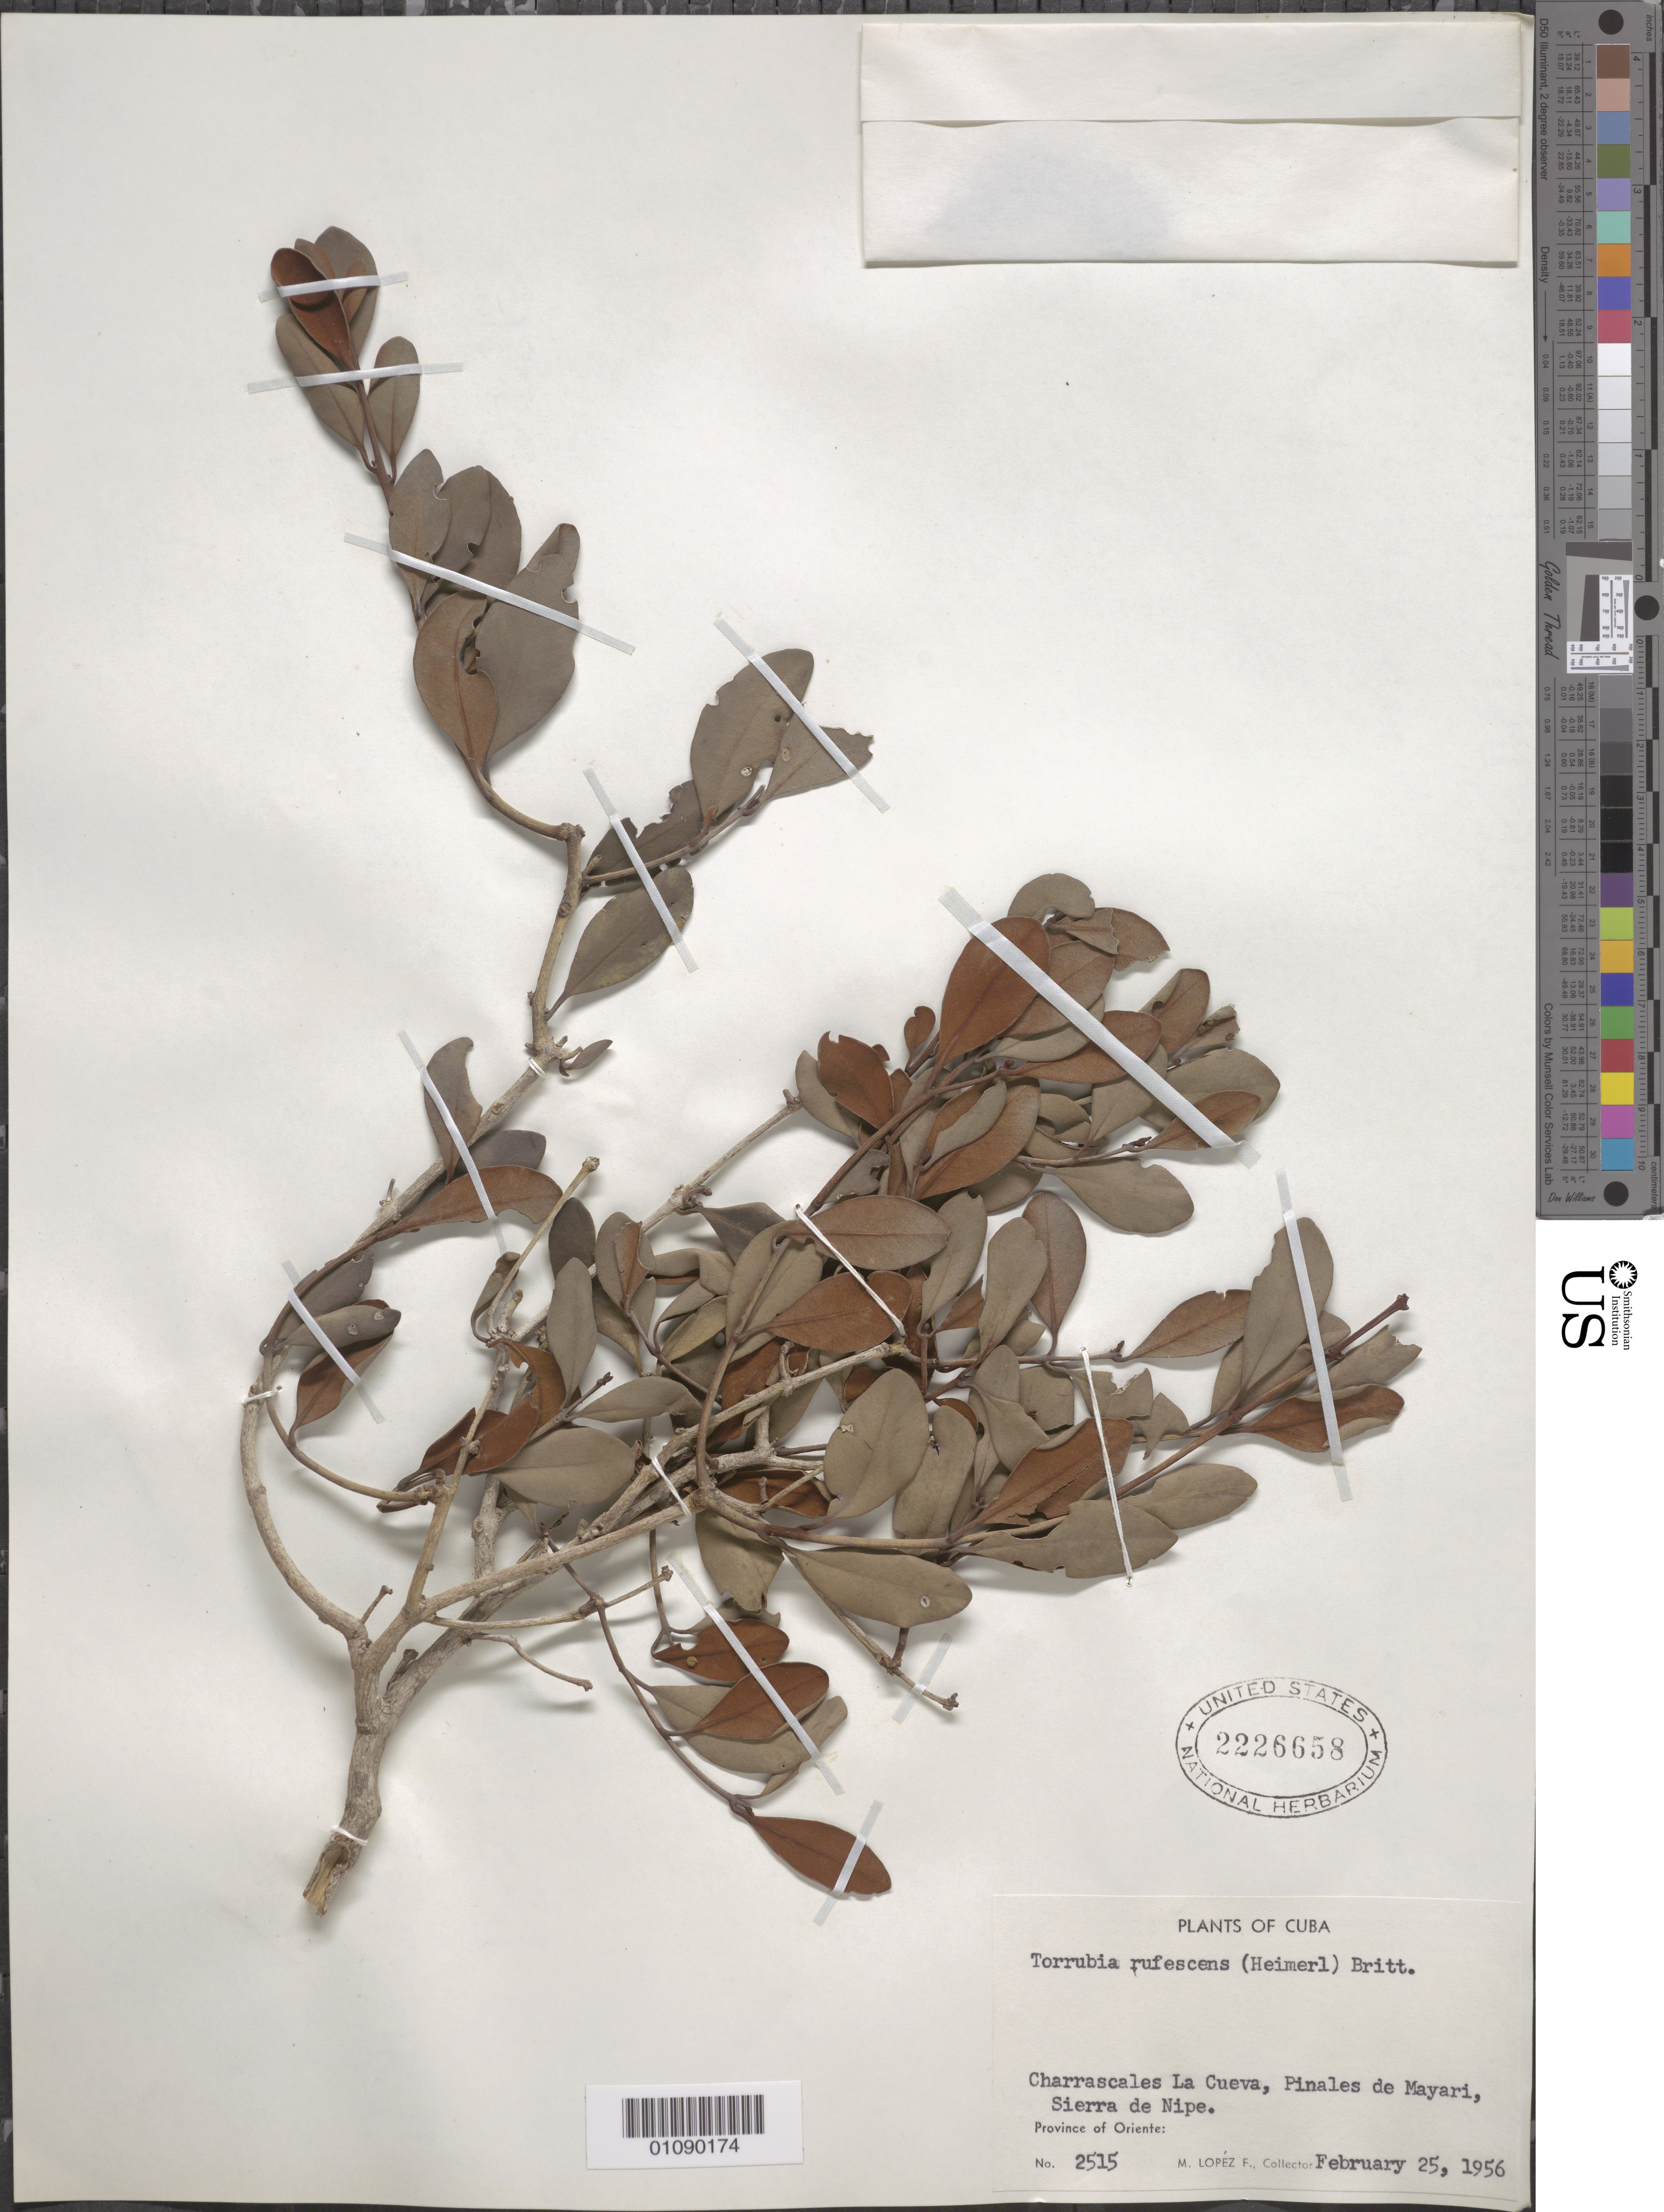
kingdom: Plantae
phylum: Tracheophyta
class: Magnoliopsida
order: Caryophyllales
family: Nyctaginaceae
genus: Guapira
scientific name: Guapira ophiticola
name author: Borhidi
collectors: M. López Figueiras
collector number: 2515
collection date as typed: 25 Feb 1956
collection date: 1956-02-25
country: Cuba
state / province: Holguín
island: Cuba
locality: Oreinte: Sierra de Nipe, Pinales de Mayari, Charrascales La Cueva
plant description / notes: cited by A. Borhidi & Z. Kereszty, Acta Bot. Acad. Sci. Hung. 25: 4. 1979.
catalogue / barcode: US 2226658